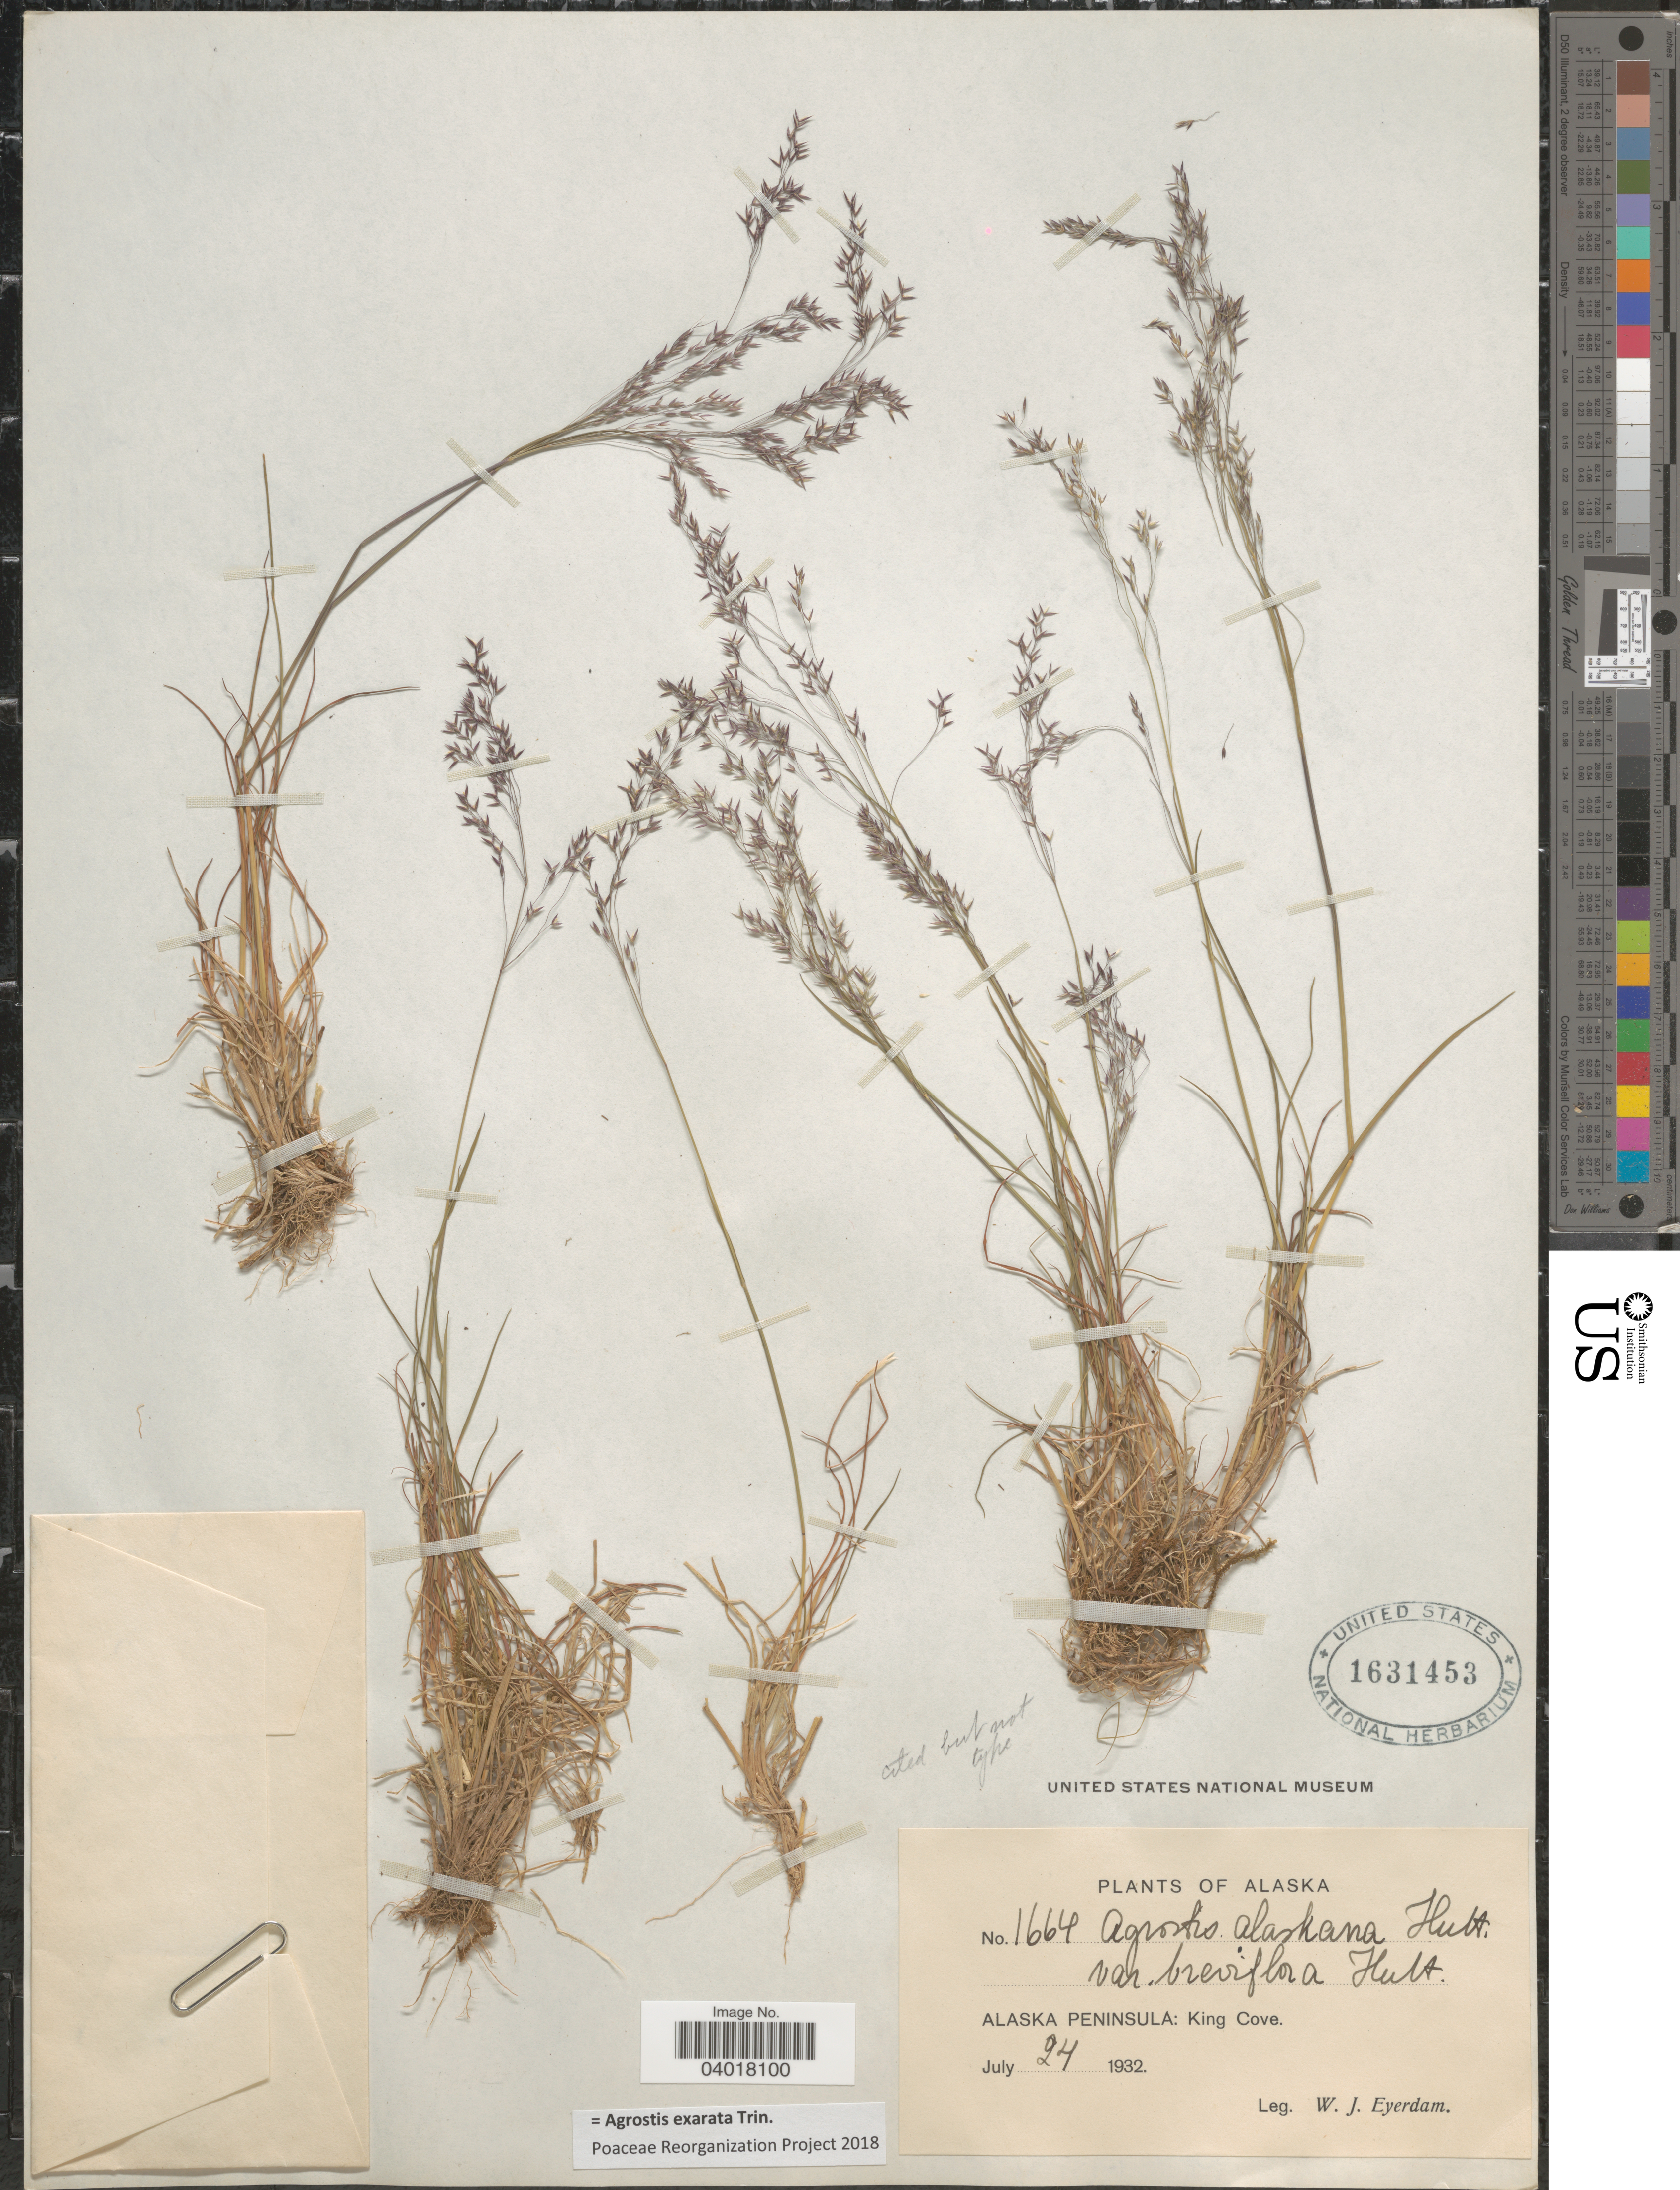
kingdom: Plantae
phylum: Tracheophyta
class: Liliopsida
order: Poales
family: Poaceae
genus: Agrostis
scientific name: Agrostis exarata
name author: Trin.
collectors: W. J. Eyerdam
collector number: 1664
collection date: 1932-07-24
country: United States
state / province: Alaska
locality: Alaska Peninsula: King Cove.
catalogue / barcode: US 1631453